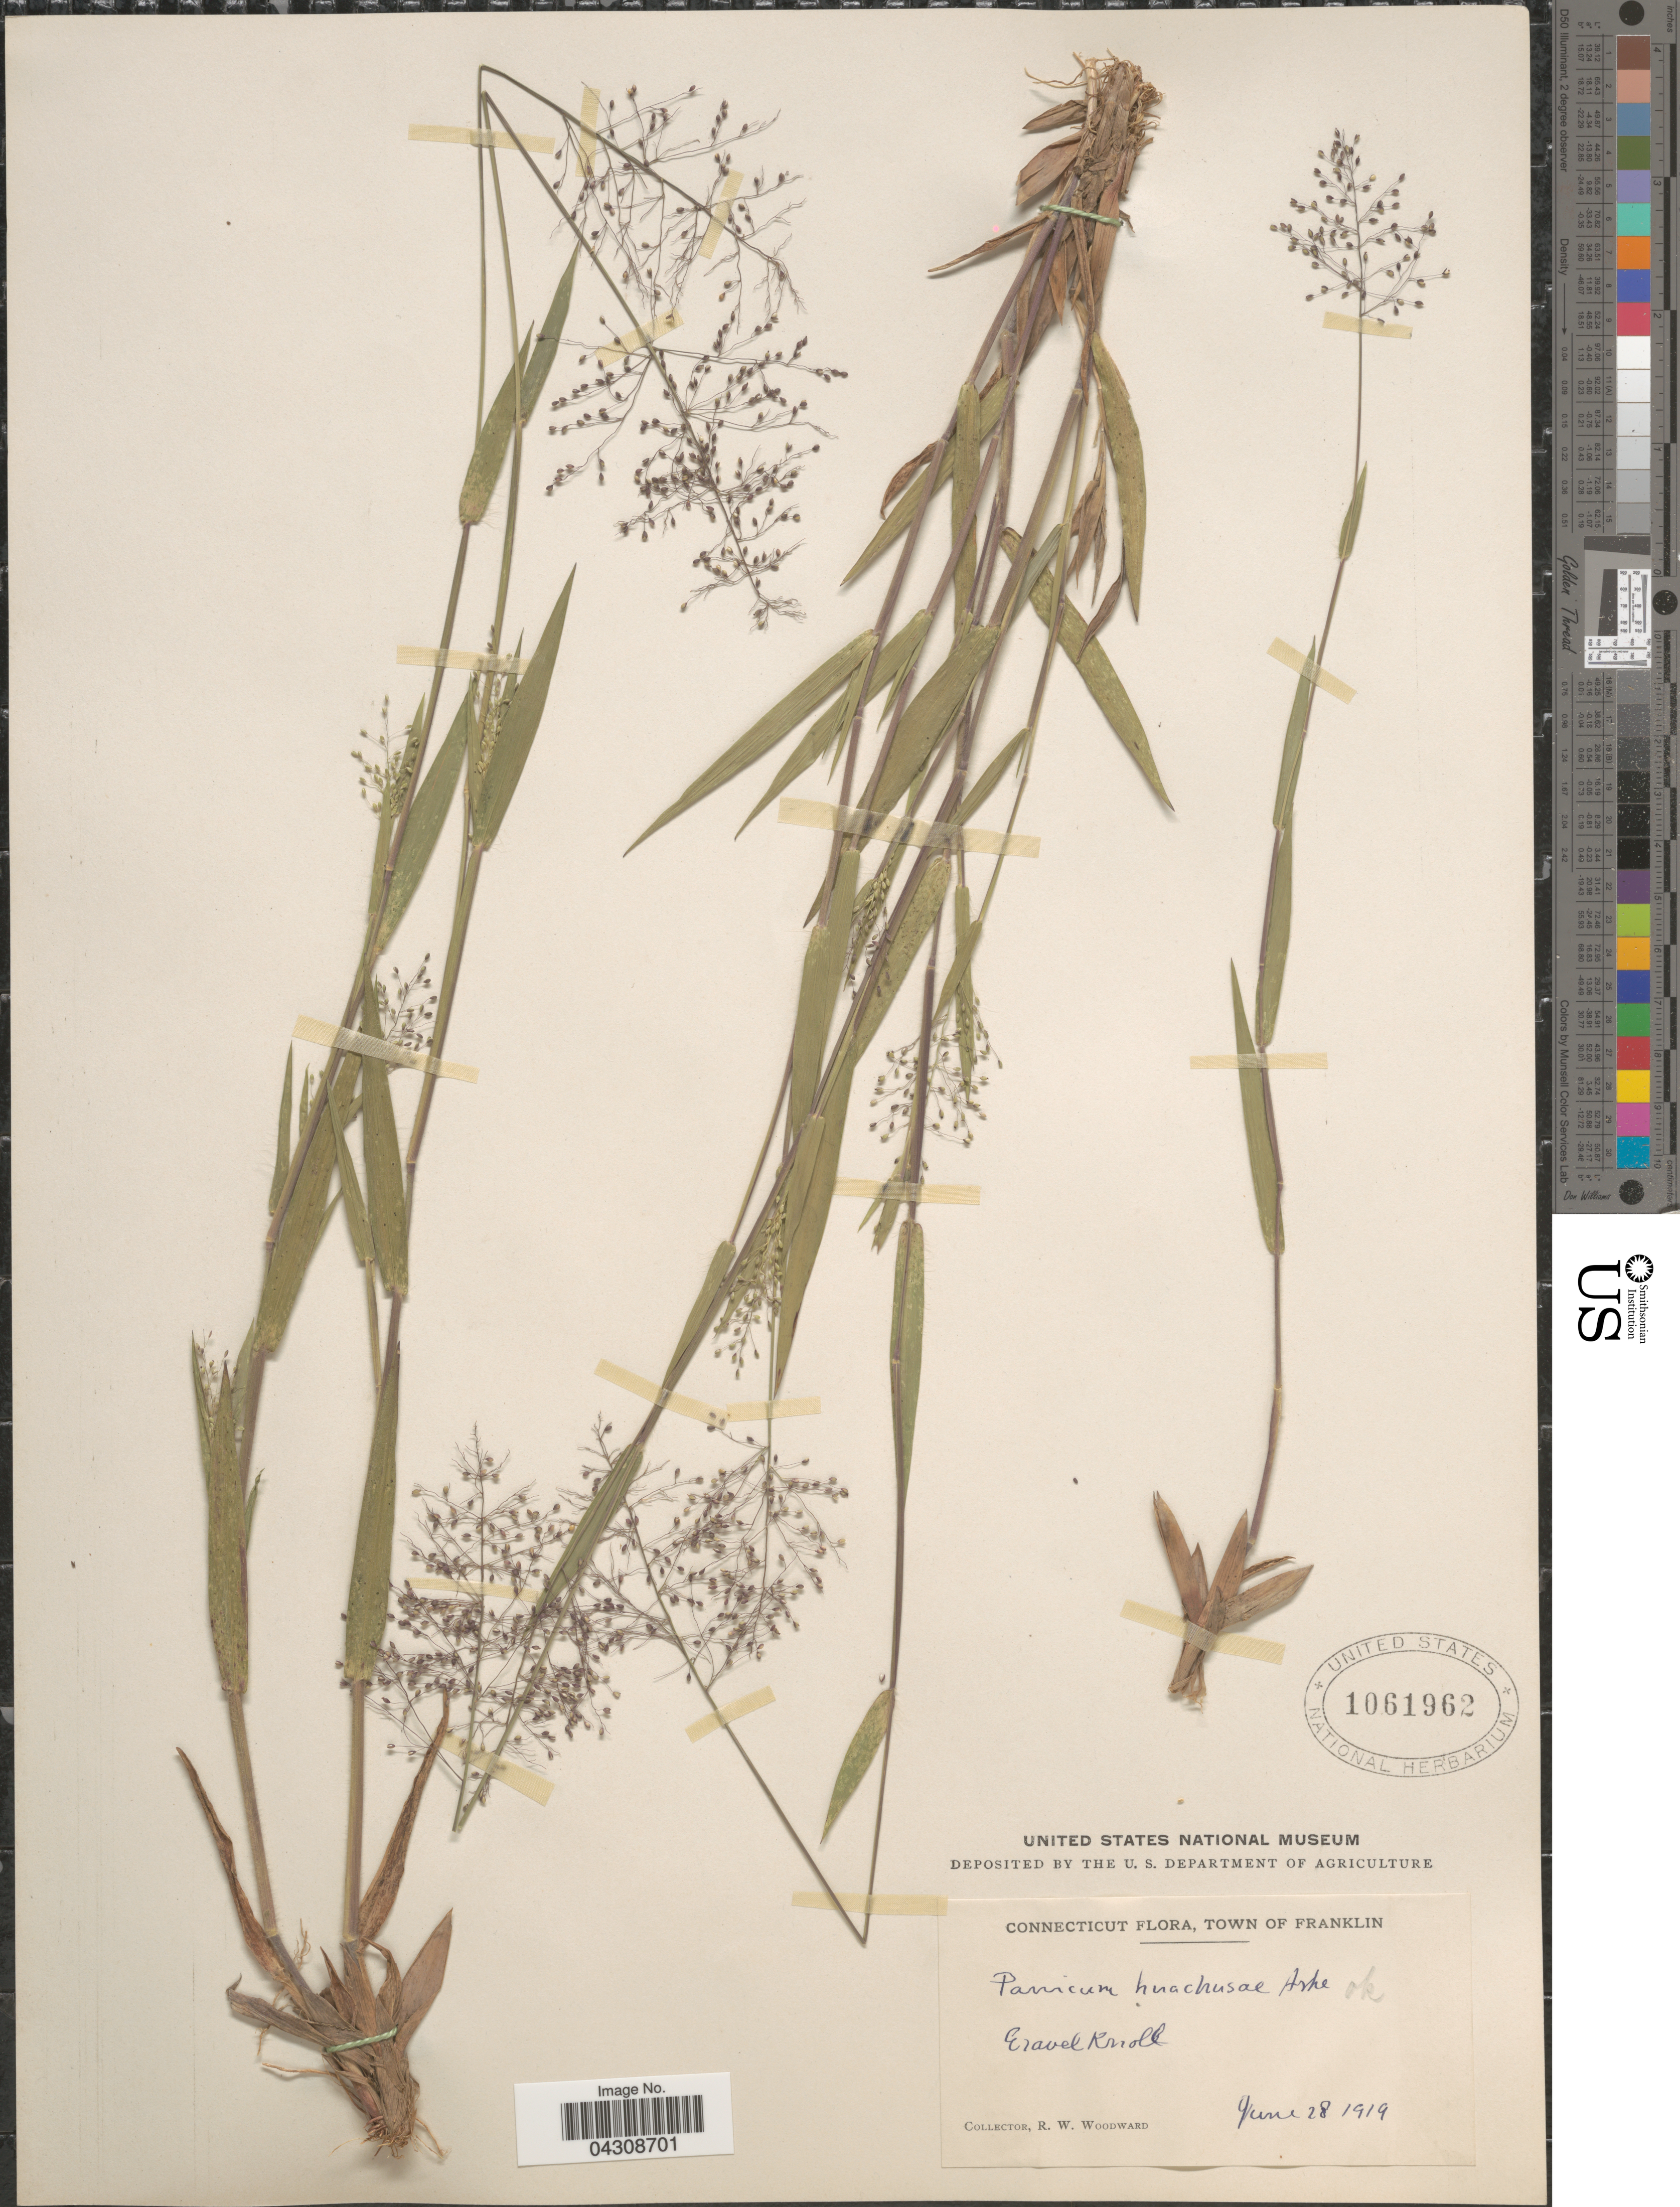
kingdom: Plantae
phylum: Tracheophyta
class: Liliopsida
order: Poales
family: Poaceae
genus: Dichanthelium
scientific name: Dichanthelium acuminatum var. acuminatum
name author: (Sw.) Gould & C.A. Clark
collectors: R. Woodward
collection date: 1919-06-28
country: United States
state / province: Connecticut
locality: Town of Franklin. Gravel Knoll.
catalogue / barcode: US 1061962